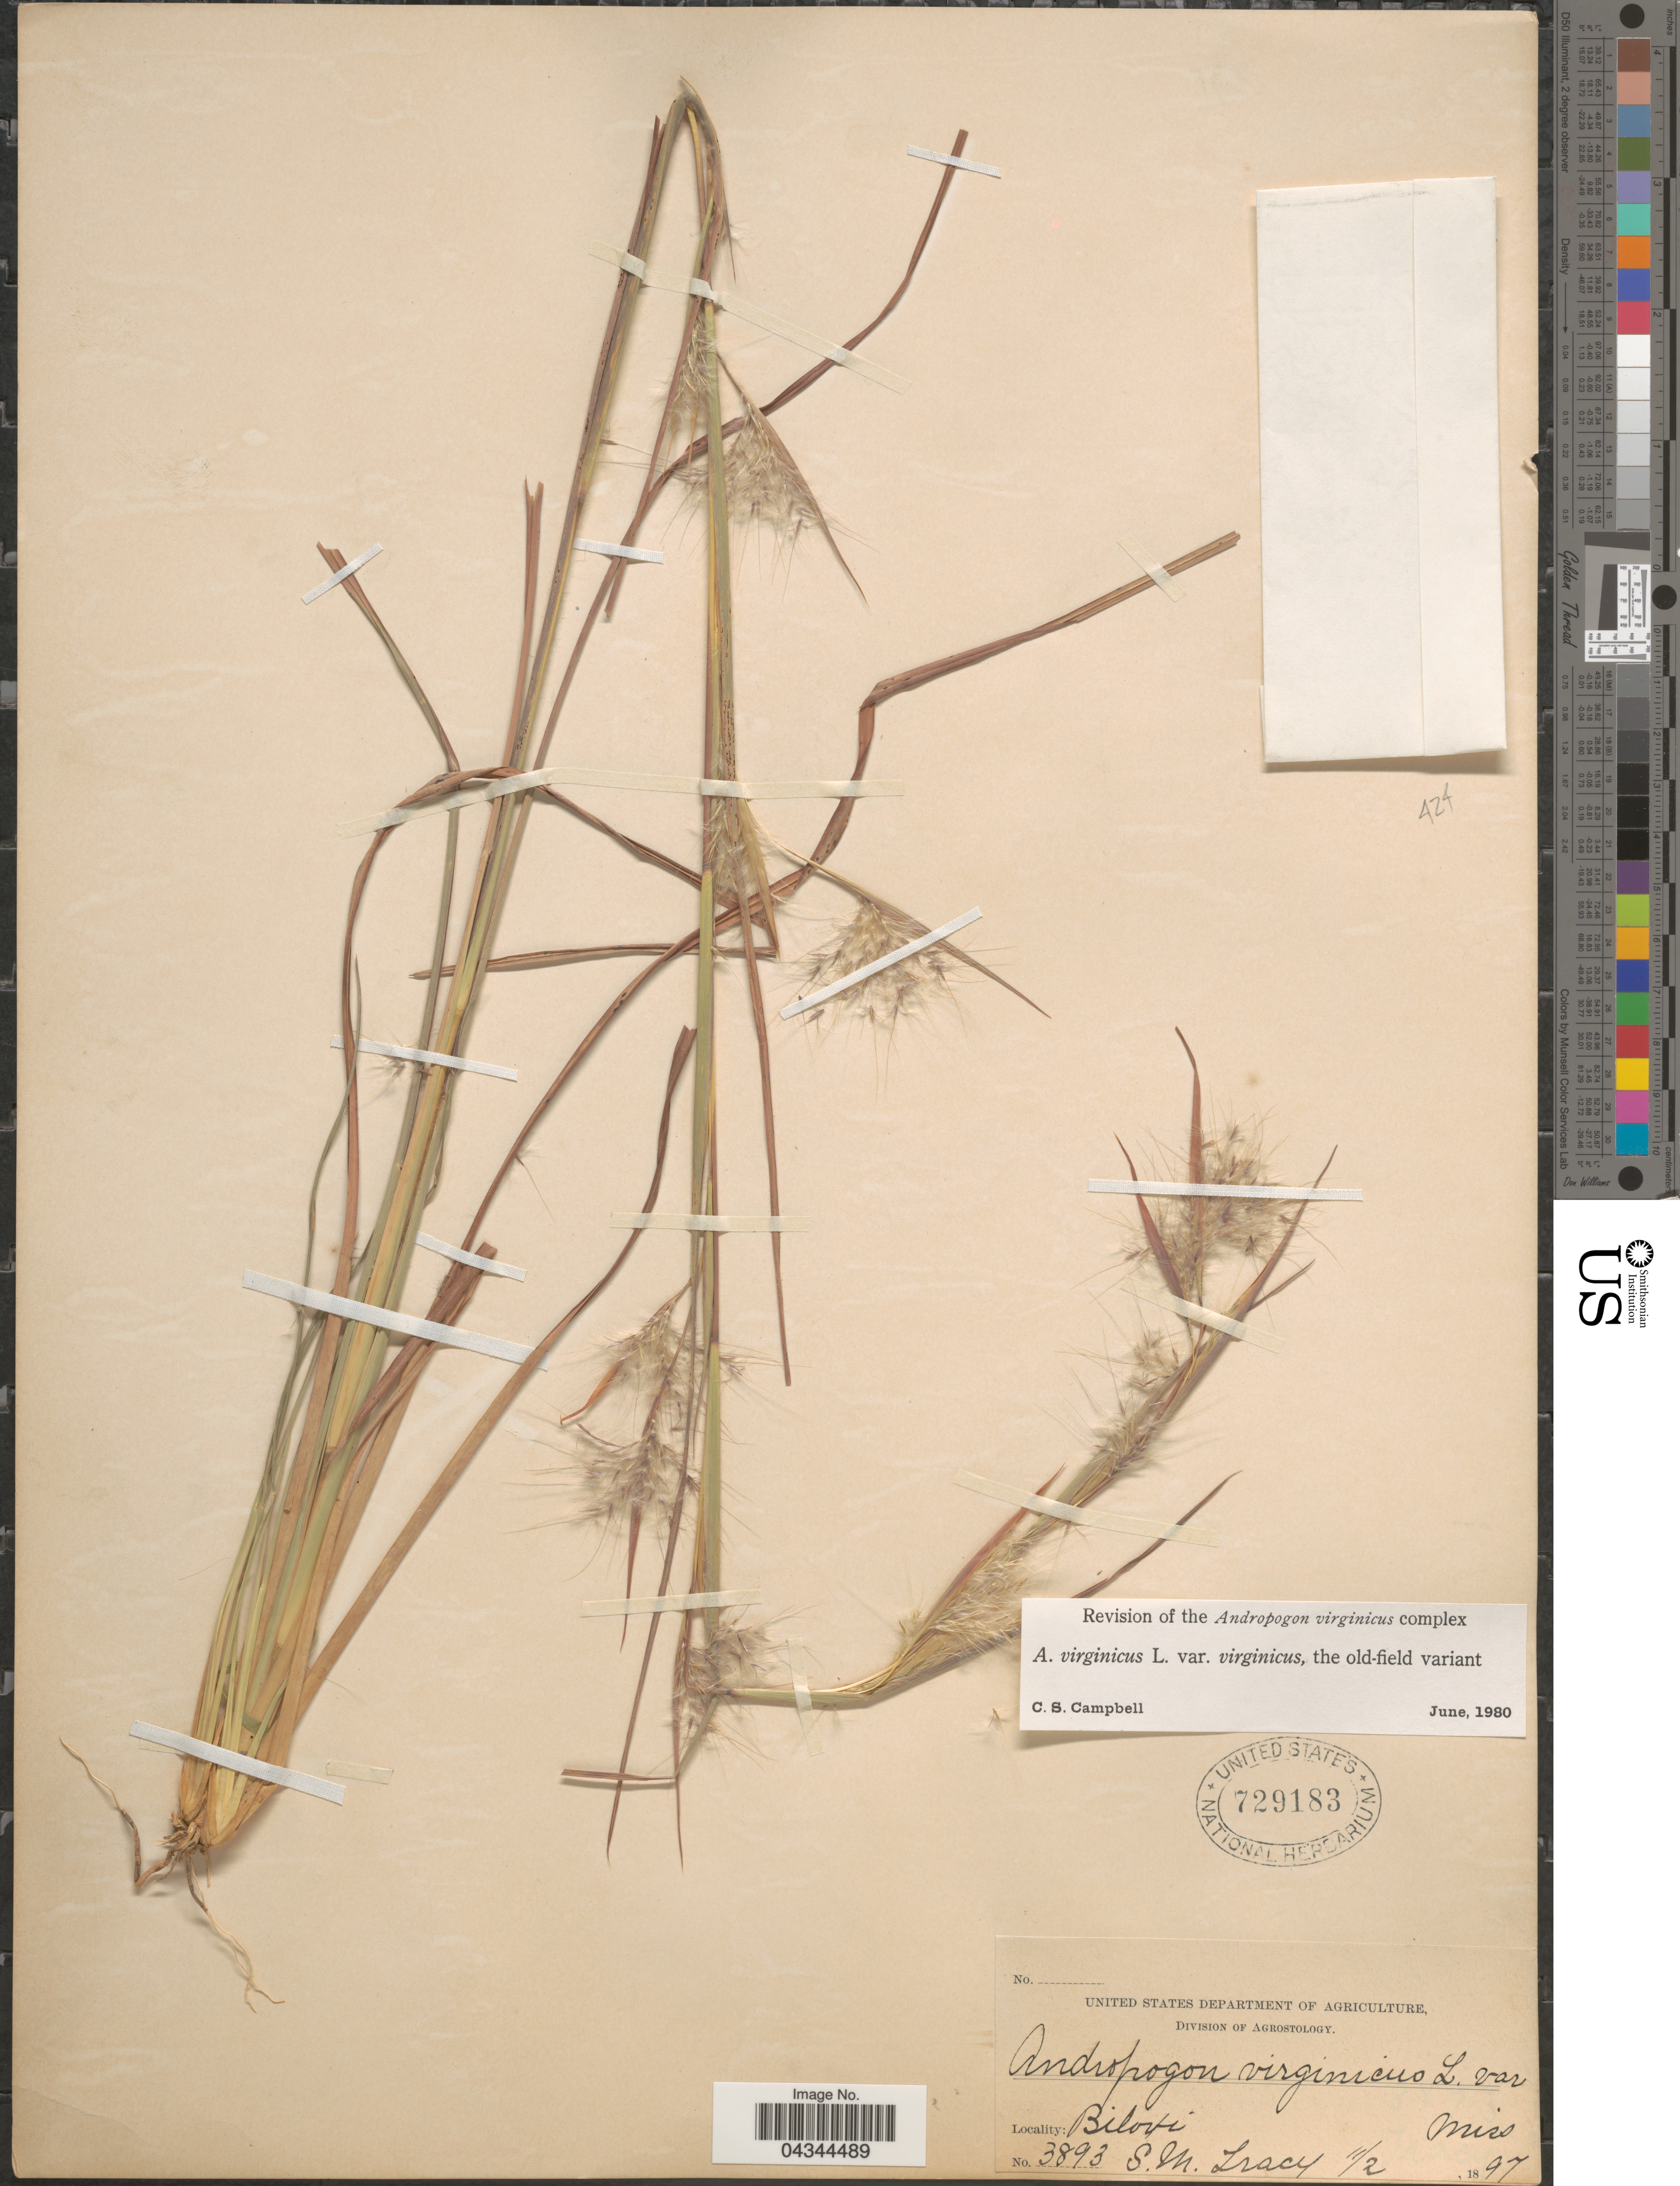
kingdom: Plantae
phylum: Tracheophyta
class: Liliopsida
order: Poales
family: Poaceae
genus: Andropogon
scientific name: Andropogon virginicus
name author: L.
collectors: S. M. Tracy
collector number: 3893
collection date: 1897-11-02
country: United States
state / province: Mississippi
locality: Biloxi.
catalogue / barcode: US 729183